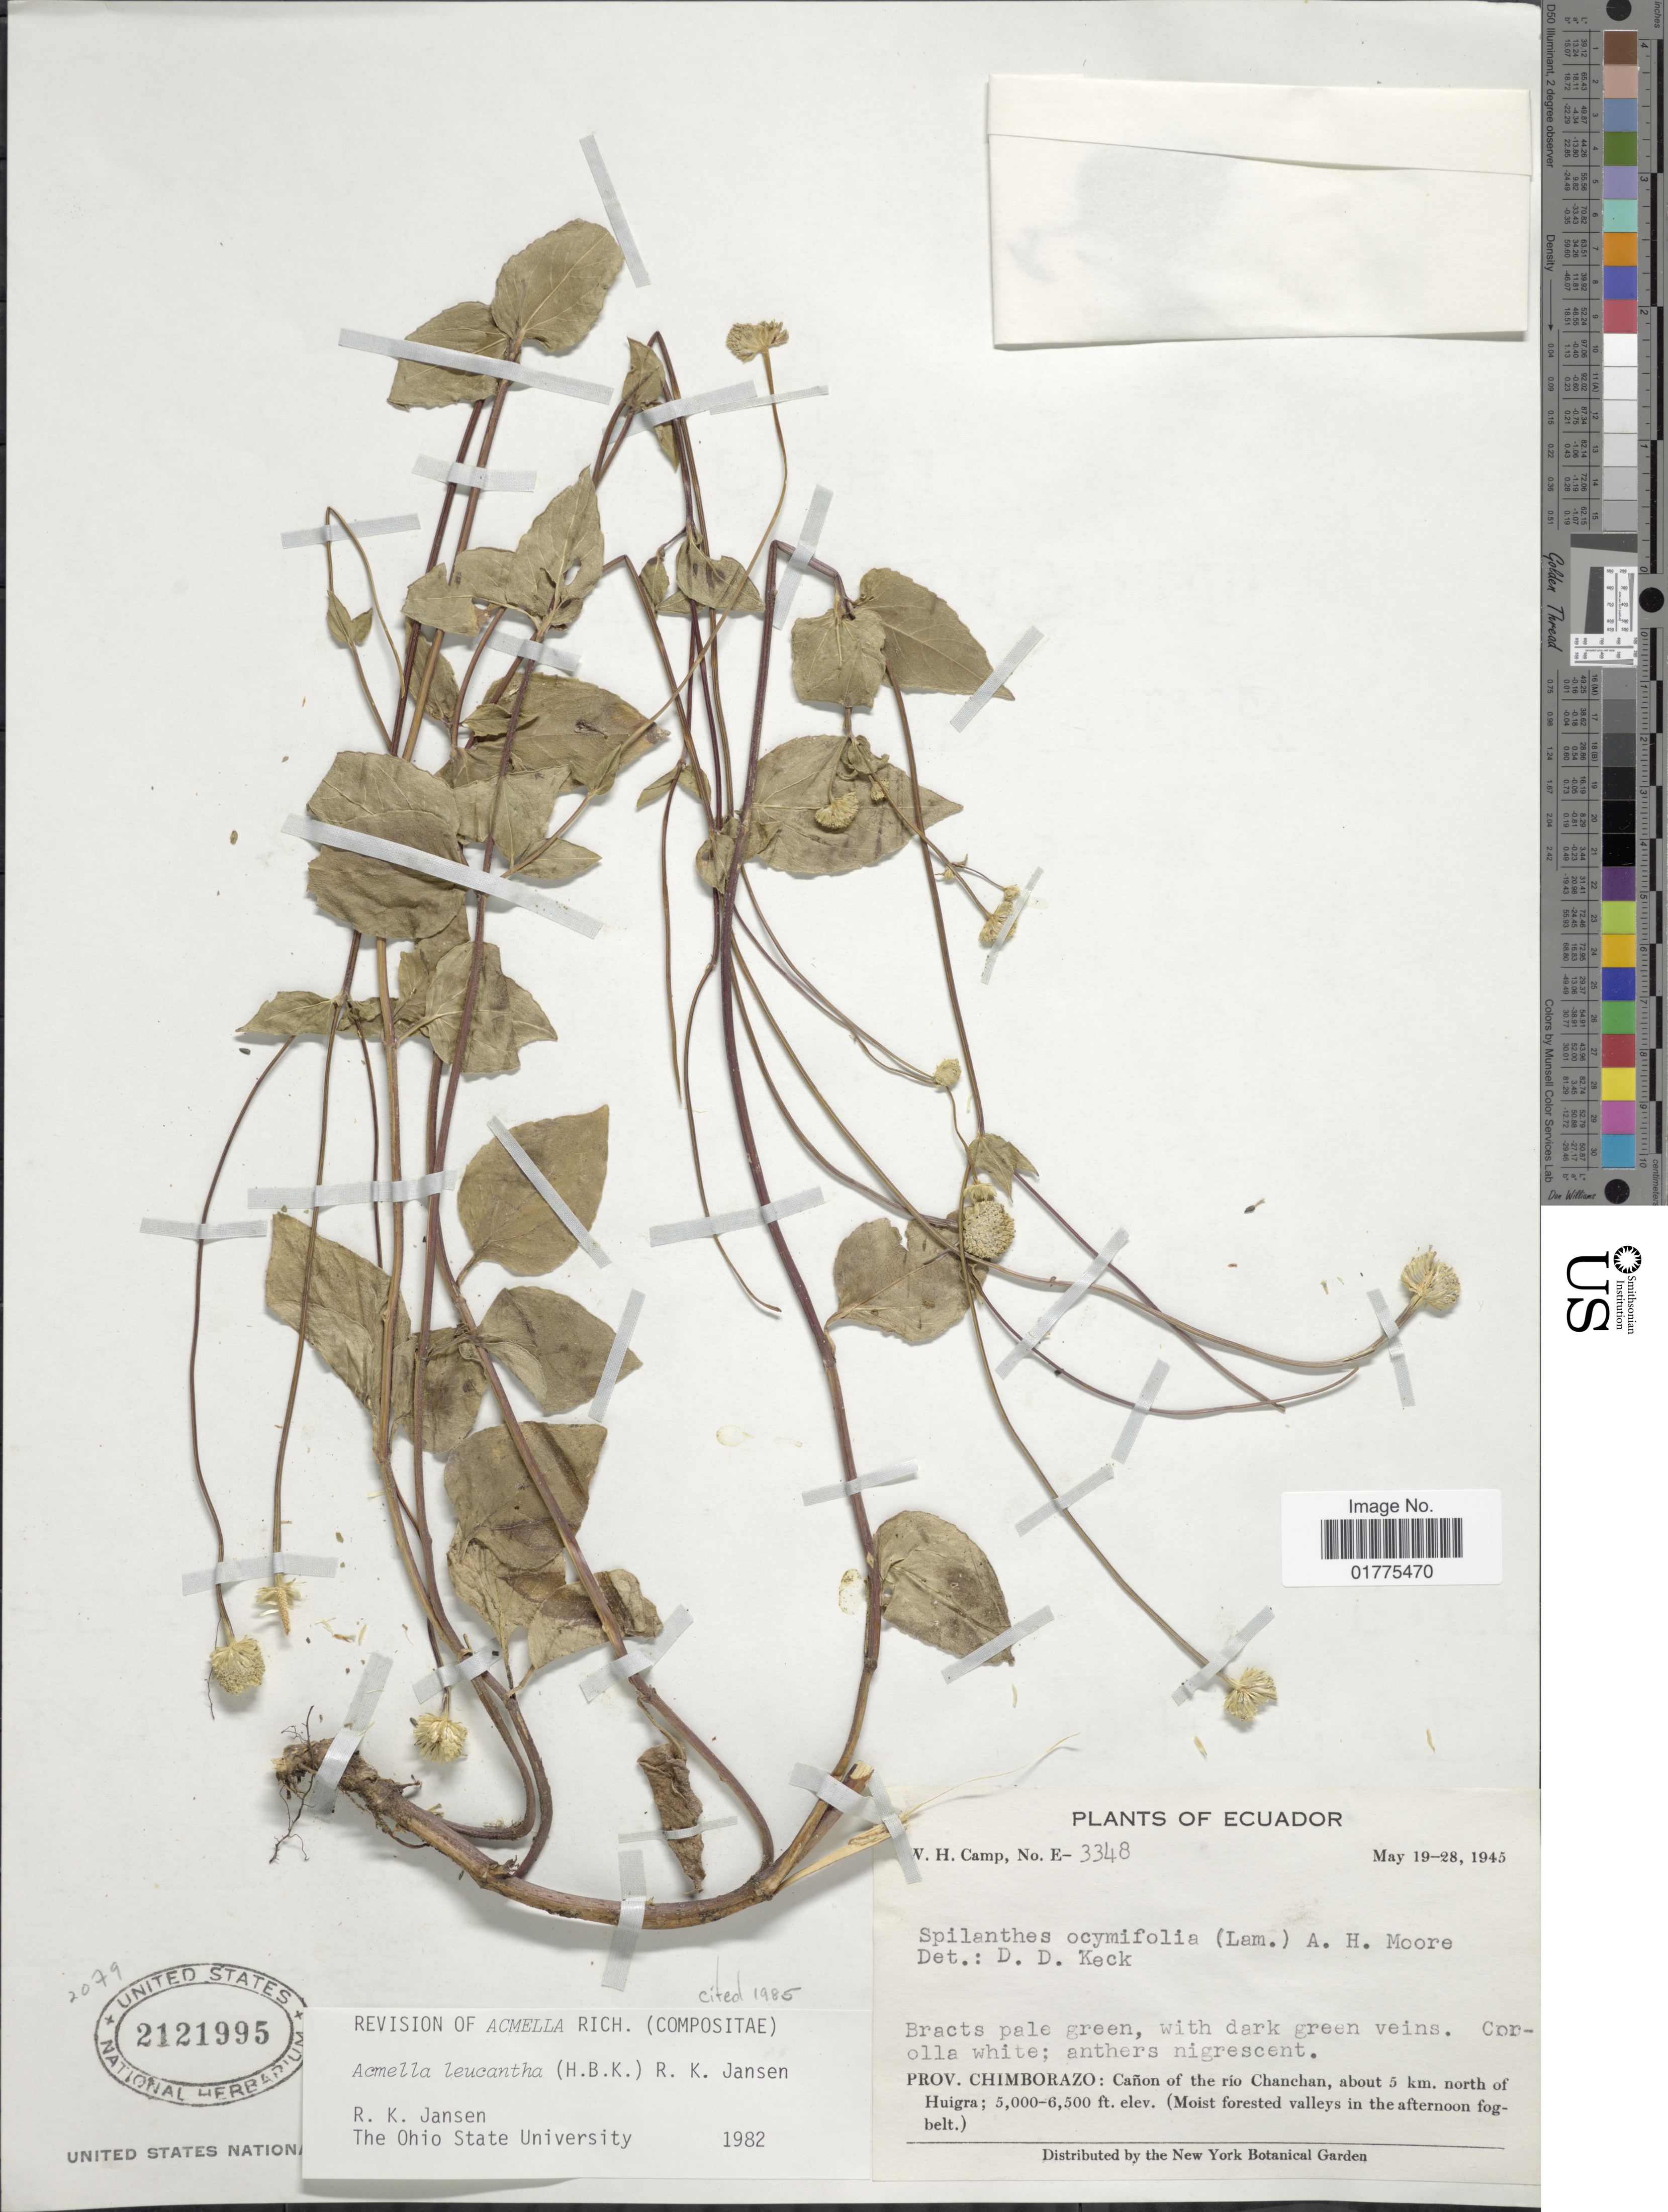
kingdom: Plantae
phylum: Tracheophyta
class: Magnoliopsida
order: Asterales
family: Asteraceae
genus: Acmella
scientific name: Acmella leucantha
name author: (Kunth) R.K. Jansen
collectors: W. H. Camp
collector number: E3348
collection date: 1945-05-19/1945-05-28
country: Ecuador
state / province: Chimborazo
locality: Canon of the rio Chanchan, about 5 km. north of Huigra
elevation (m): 1524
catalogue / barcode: US 2121995